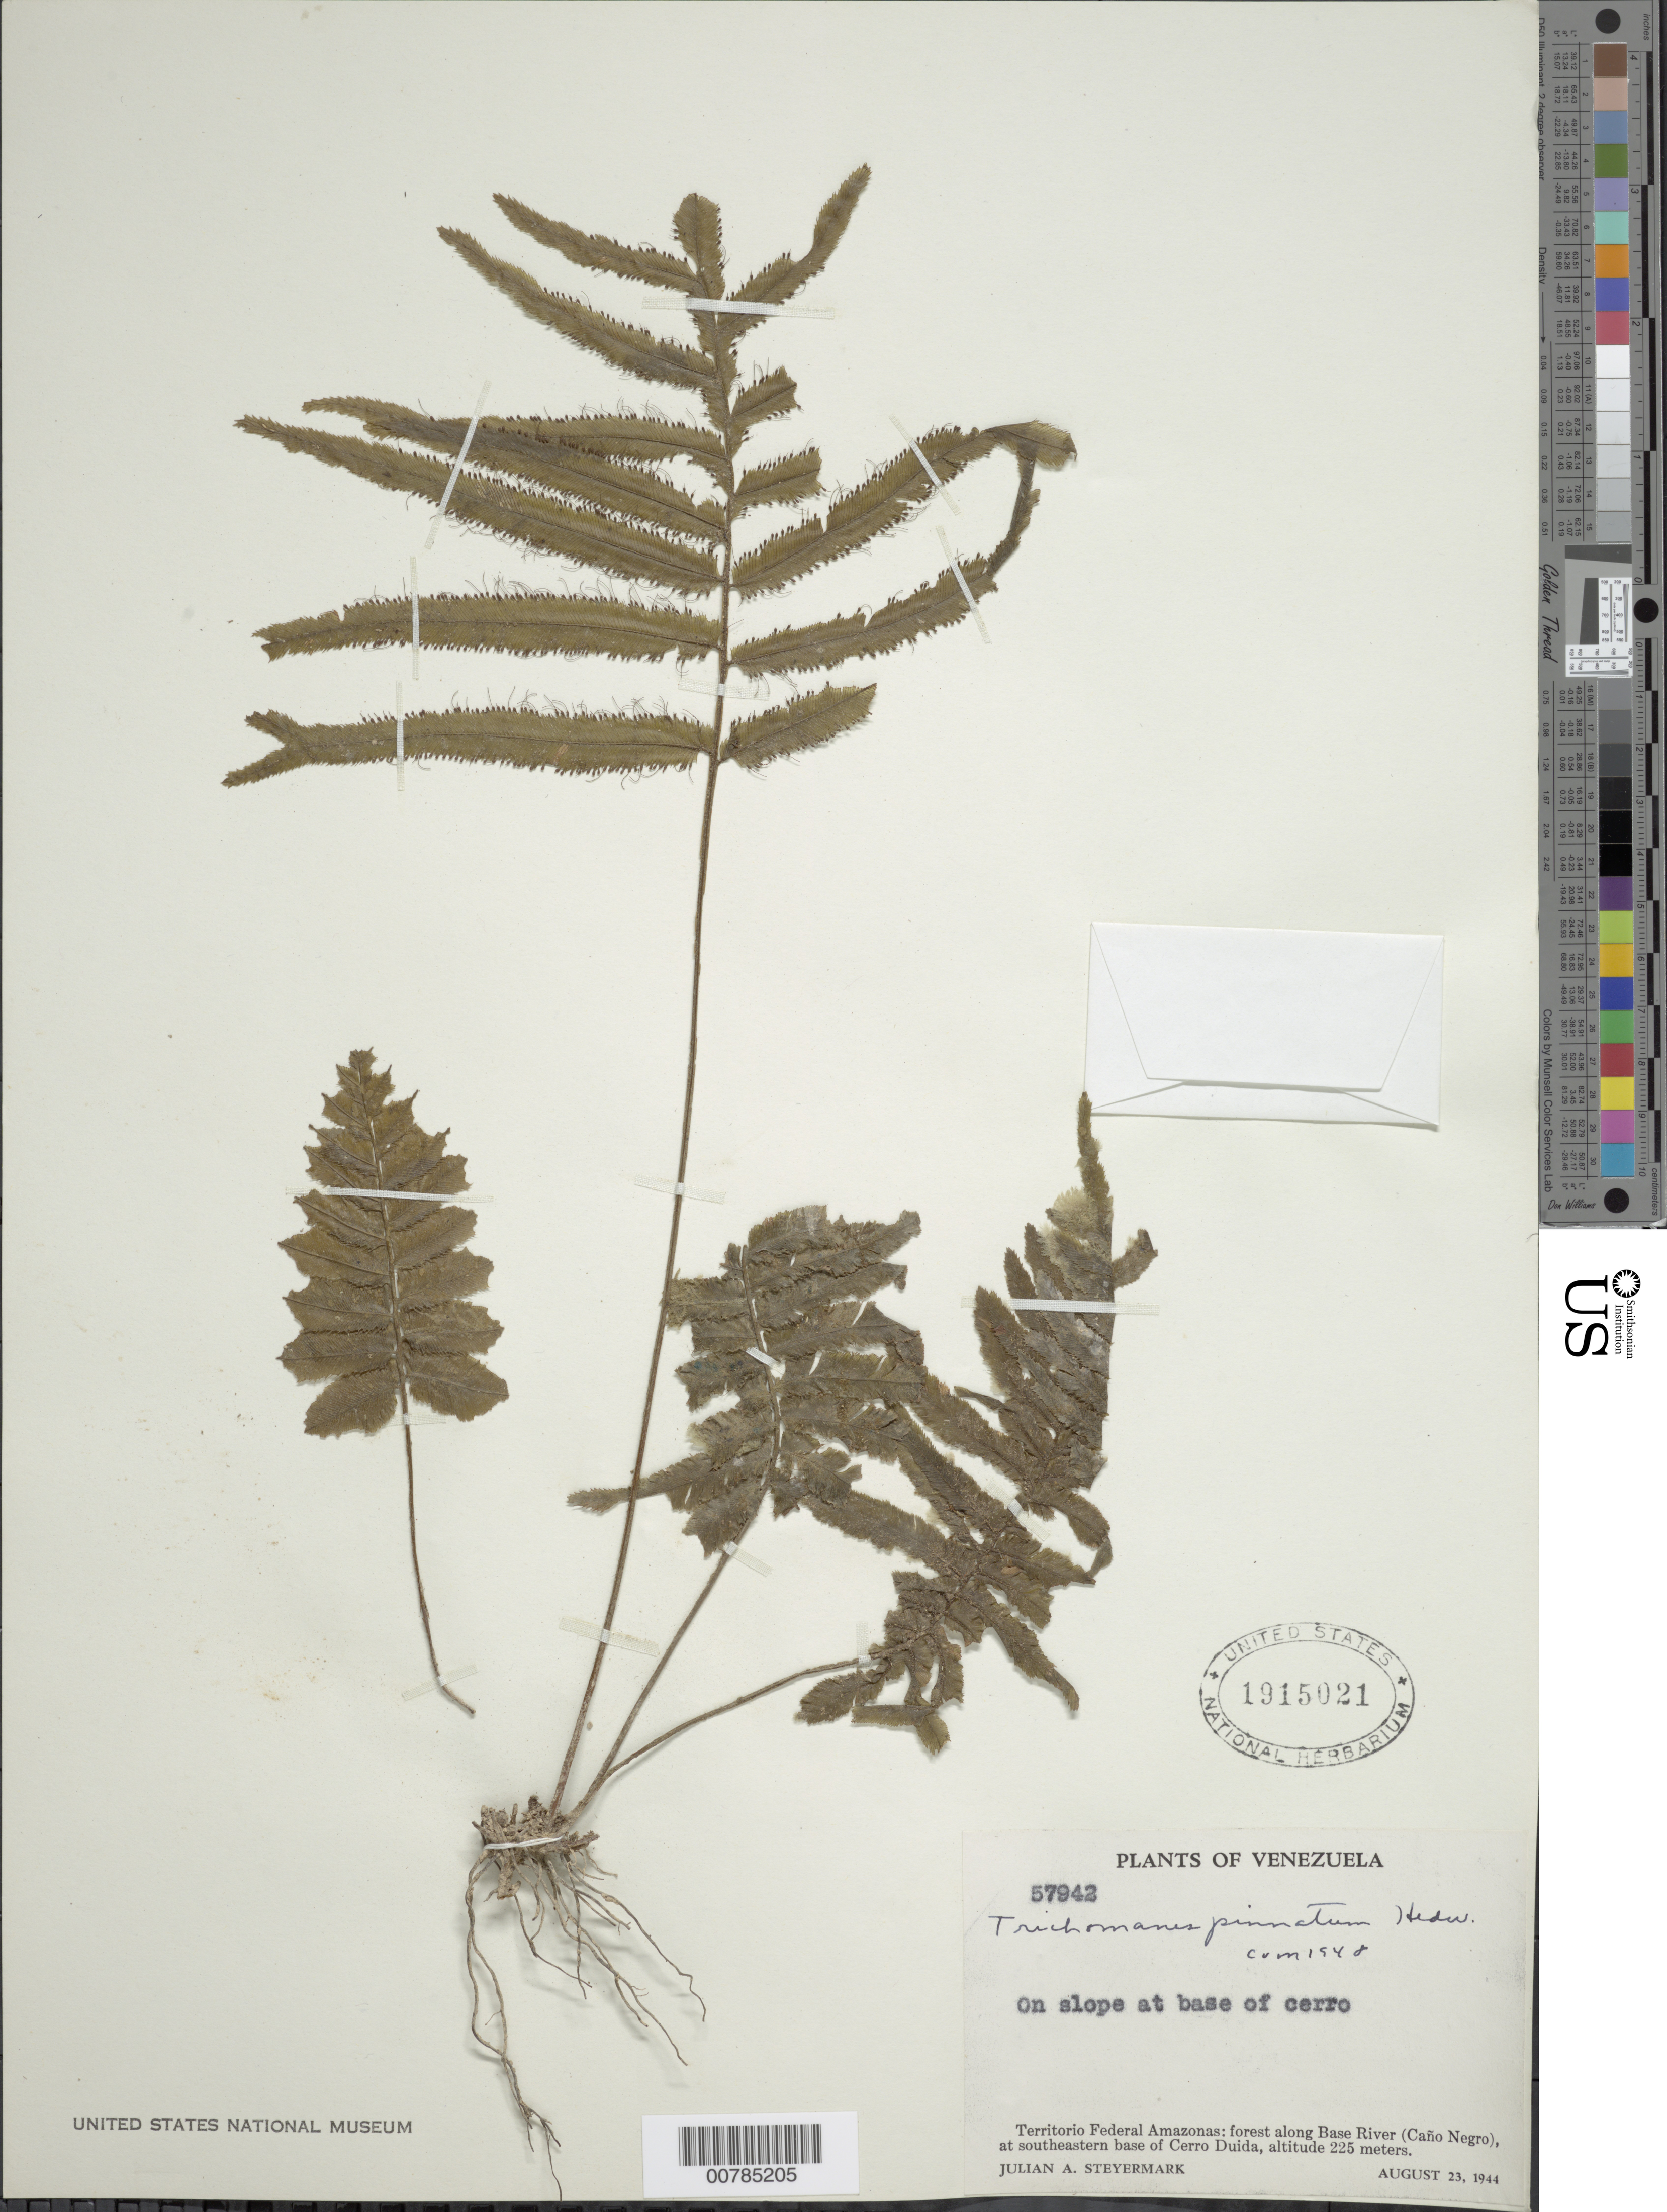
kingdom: Plantae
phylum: Tracheophyta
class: Polypodiopsida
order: Hymenophyllales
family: Hymenophyllaceae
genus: Trichomanes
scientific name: Trichomanes pinnatum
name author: Hedw.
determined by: Morton, C. V.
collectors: J. Steyermark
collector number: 57942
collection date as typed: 23-Aug-44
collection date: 1944-08-23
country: Venezuela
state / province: Amazonas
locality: Cerro Duida, SE base; Caño Negro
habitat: Slope at base of cerro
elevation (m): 225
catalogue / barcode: US 1915021